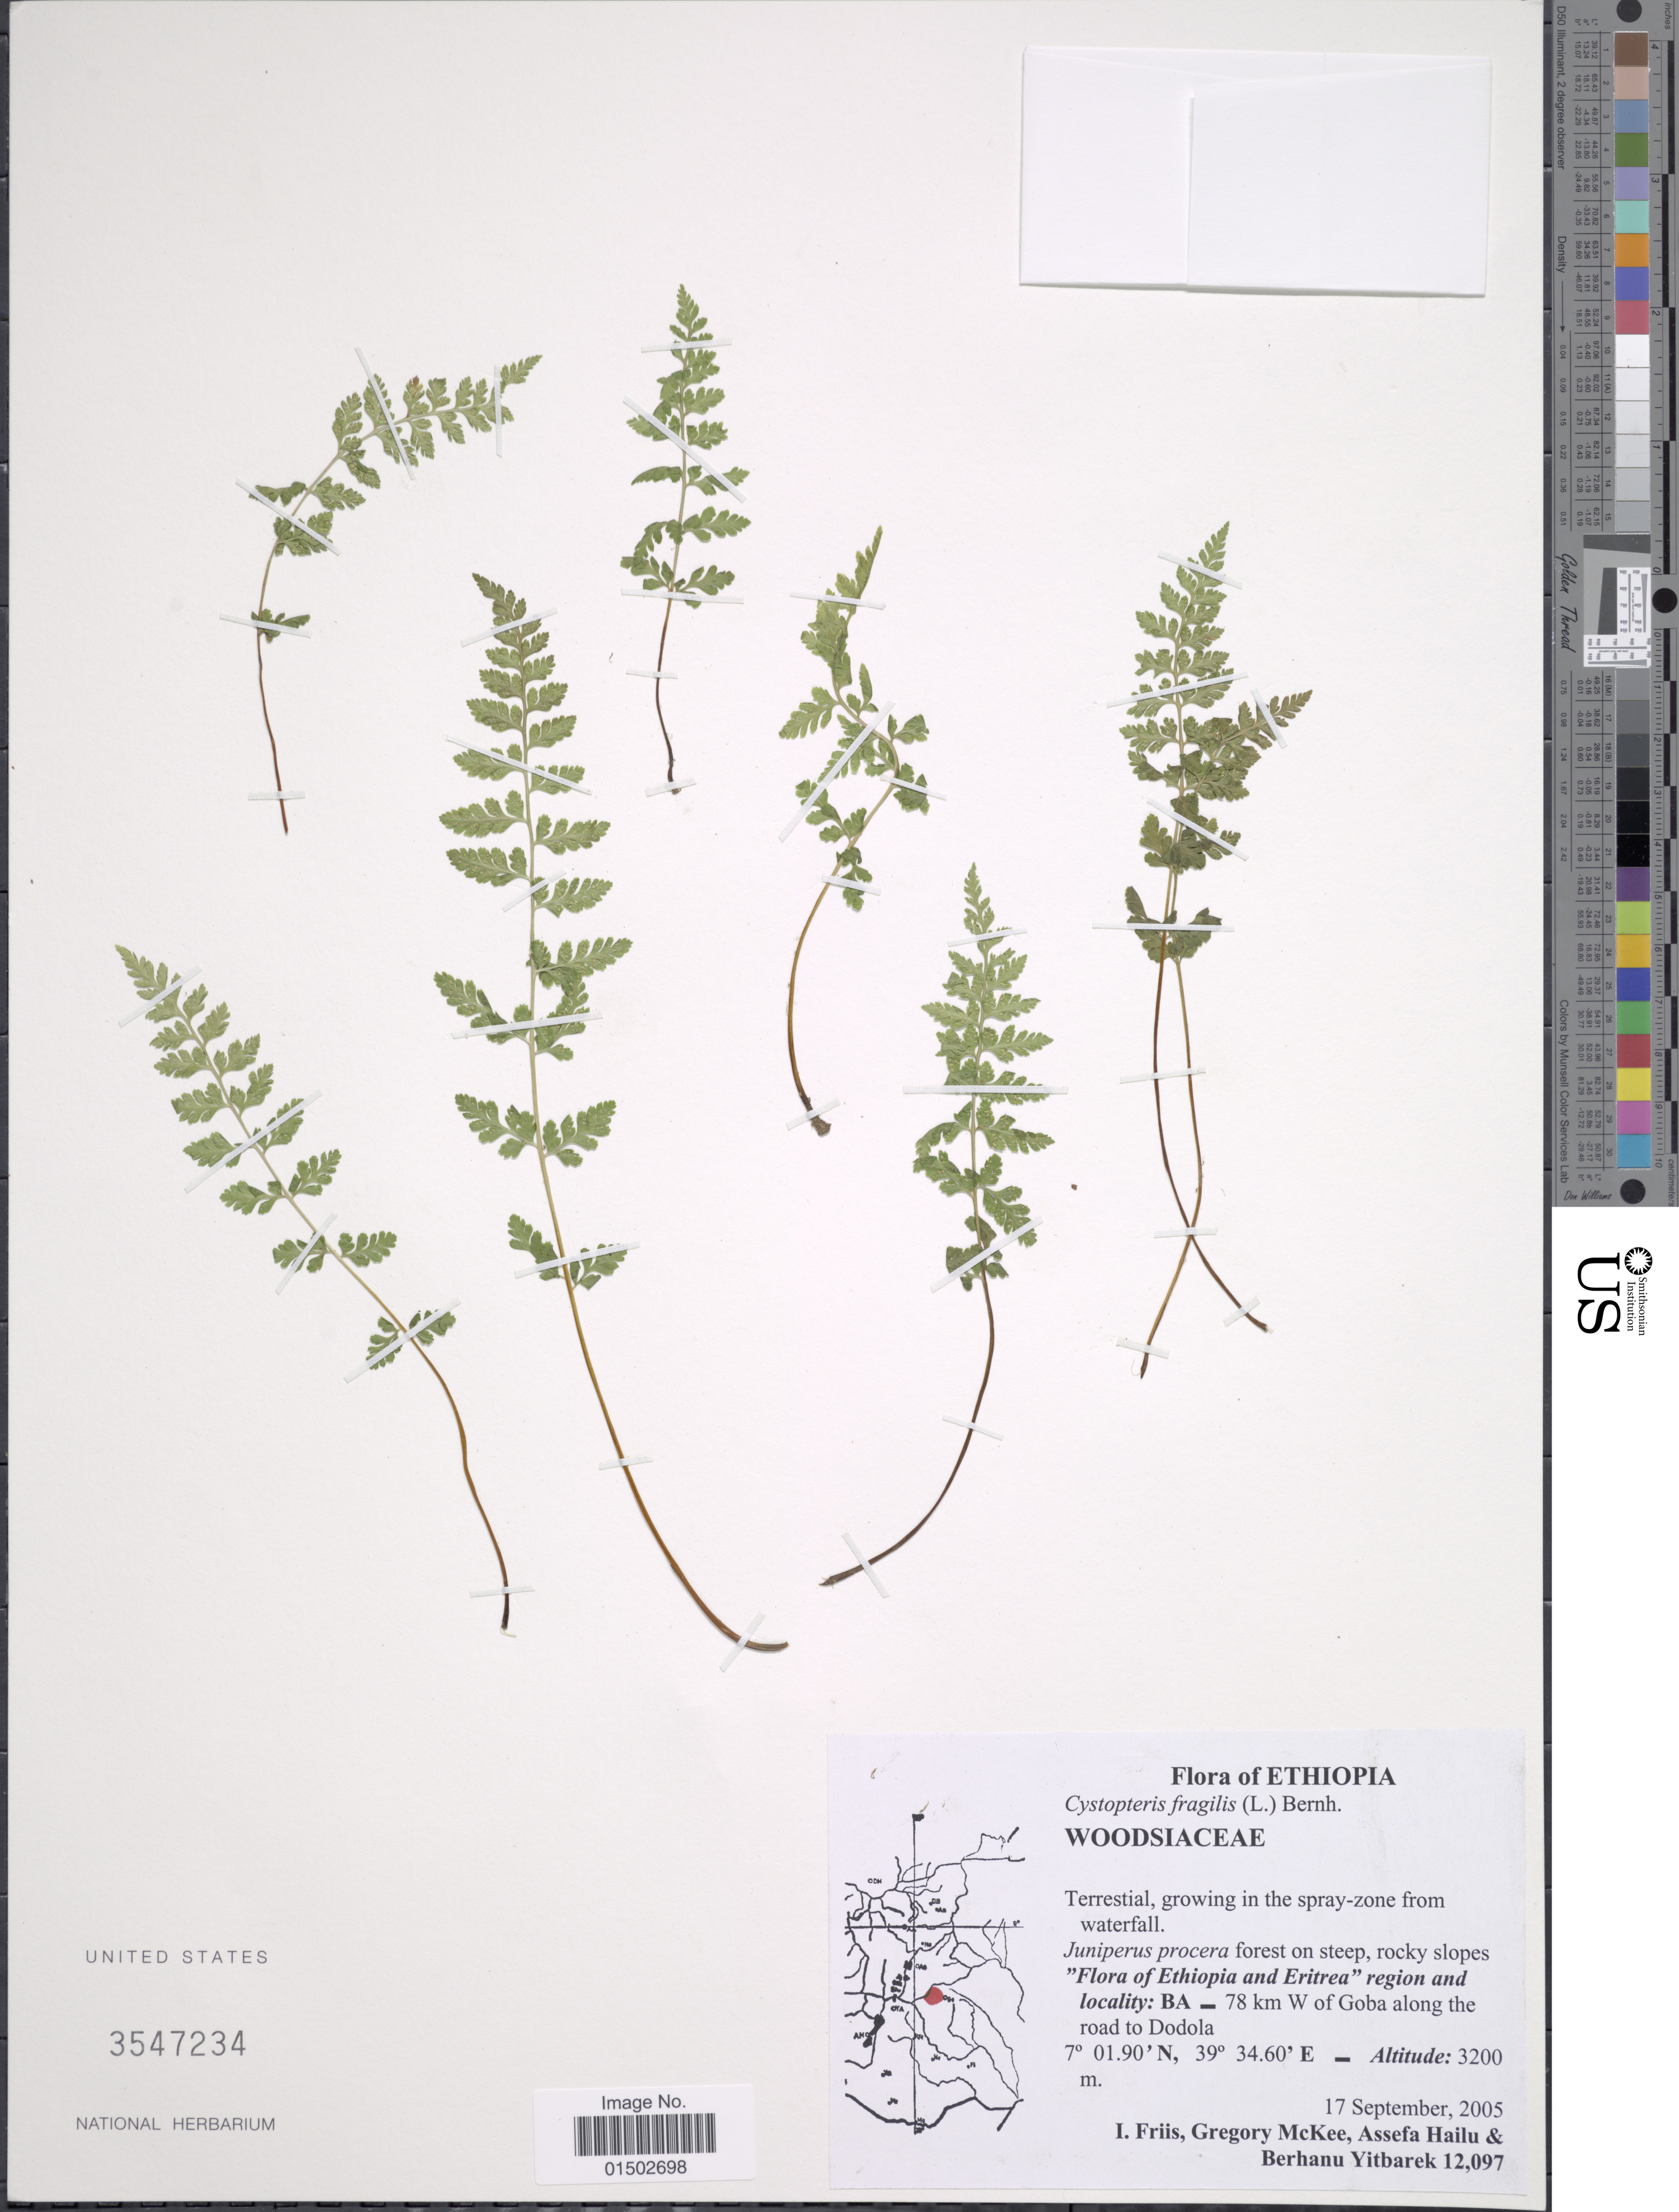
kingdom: Plantae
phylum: Tracheophyta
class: Polypodiopsida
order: Polypodiales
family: Cystopteridaceae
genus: Cystopteris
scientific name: Cystopteris fragilis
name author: (L.) Bernh.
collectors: I. Friis, G. S. McKee, A. Hailu & B. Yitbarek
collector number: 12097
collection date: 2005-09-17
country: Ethiopia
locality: BA - 78 km of Goba along the road to Dodola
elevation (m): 3200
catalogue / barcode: US 3547234